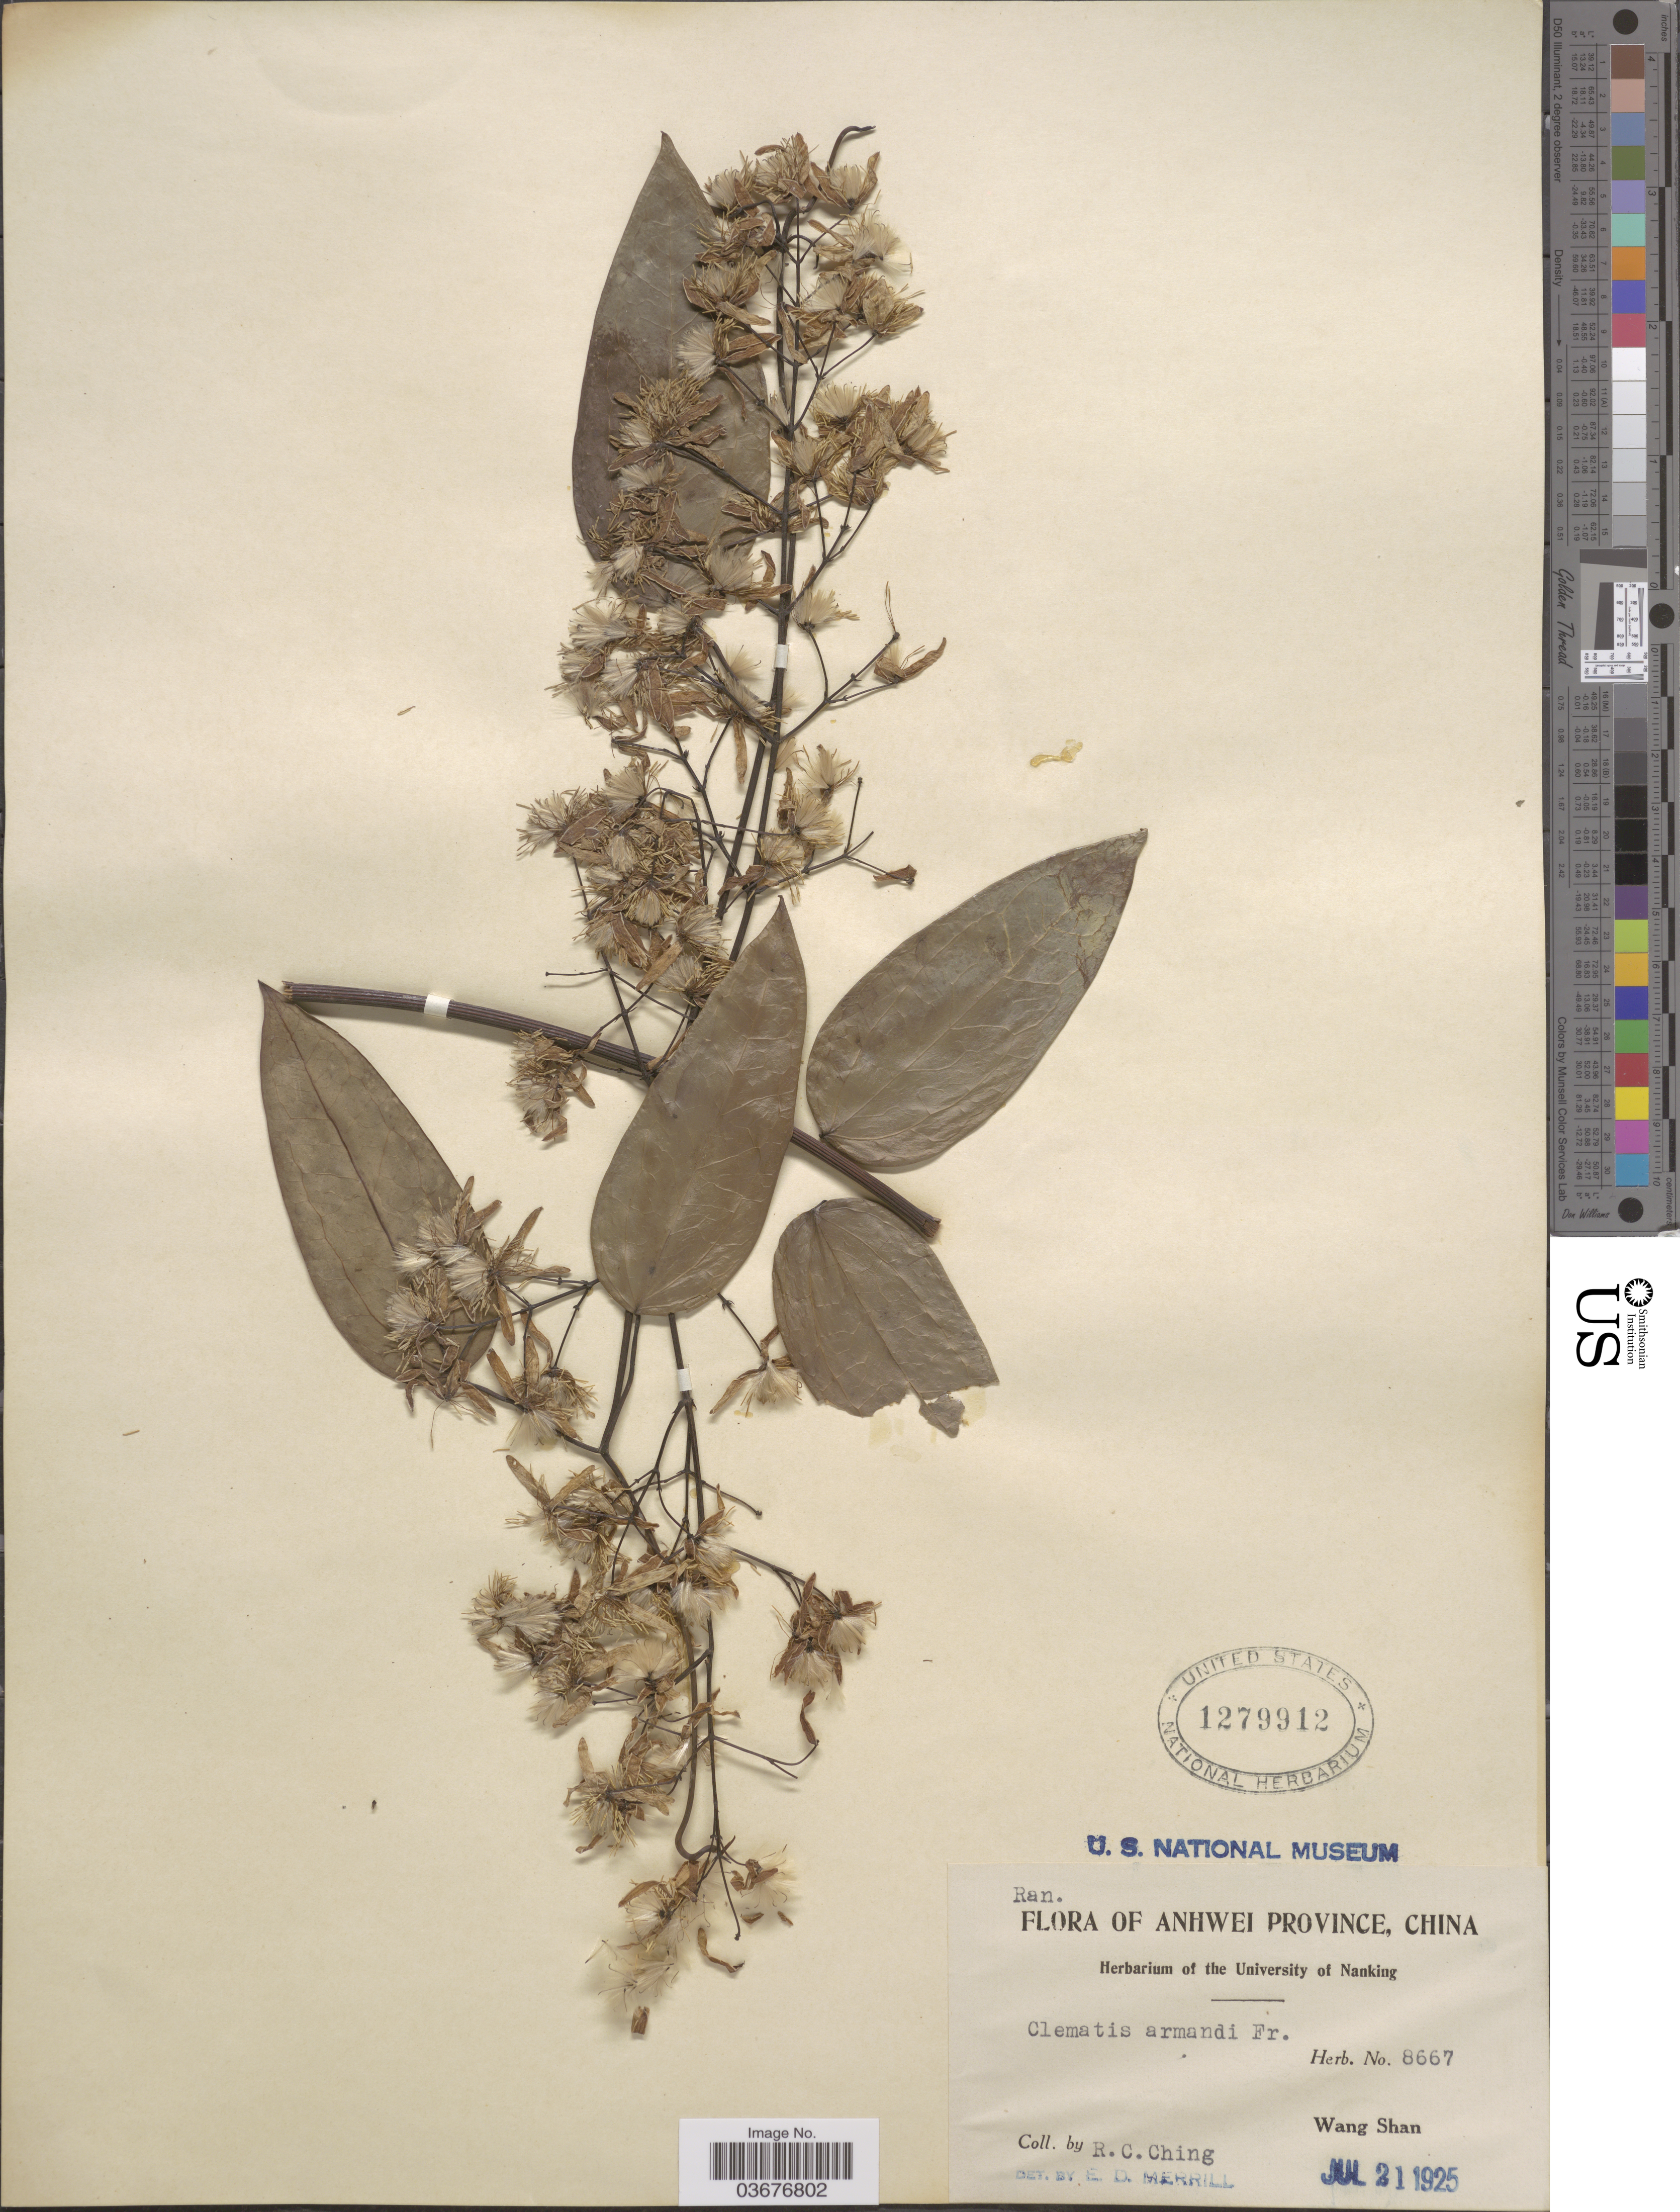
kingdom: Plantae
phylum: Tracheophyta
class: Magnoliopsida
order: Ranunculales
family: Ranunculaceae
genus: Clematis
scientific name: Clematis armandii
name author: Franch.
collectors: R. C. Ching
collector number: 8667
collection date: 1925-07-21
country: China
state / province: Anhui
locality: Anhwei Province. Wang Shan.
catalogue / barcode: US 1279912